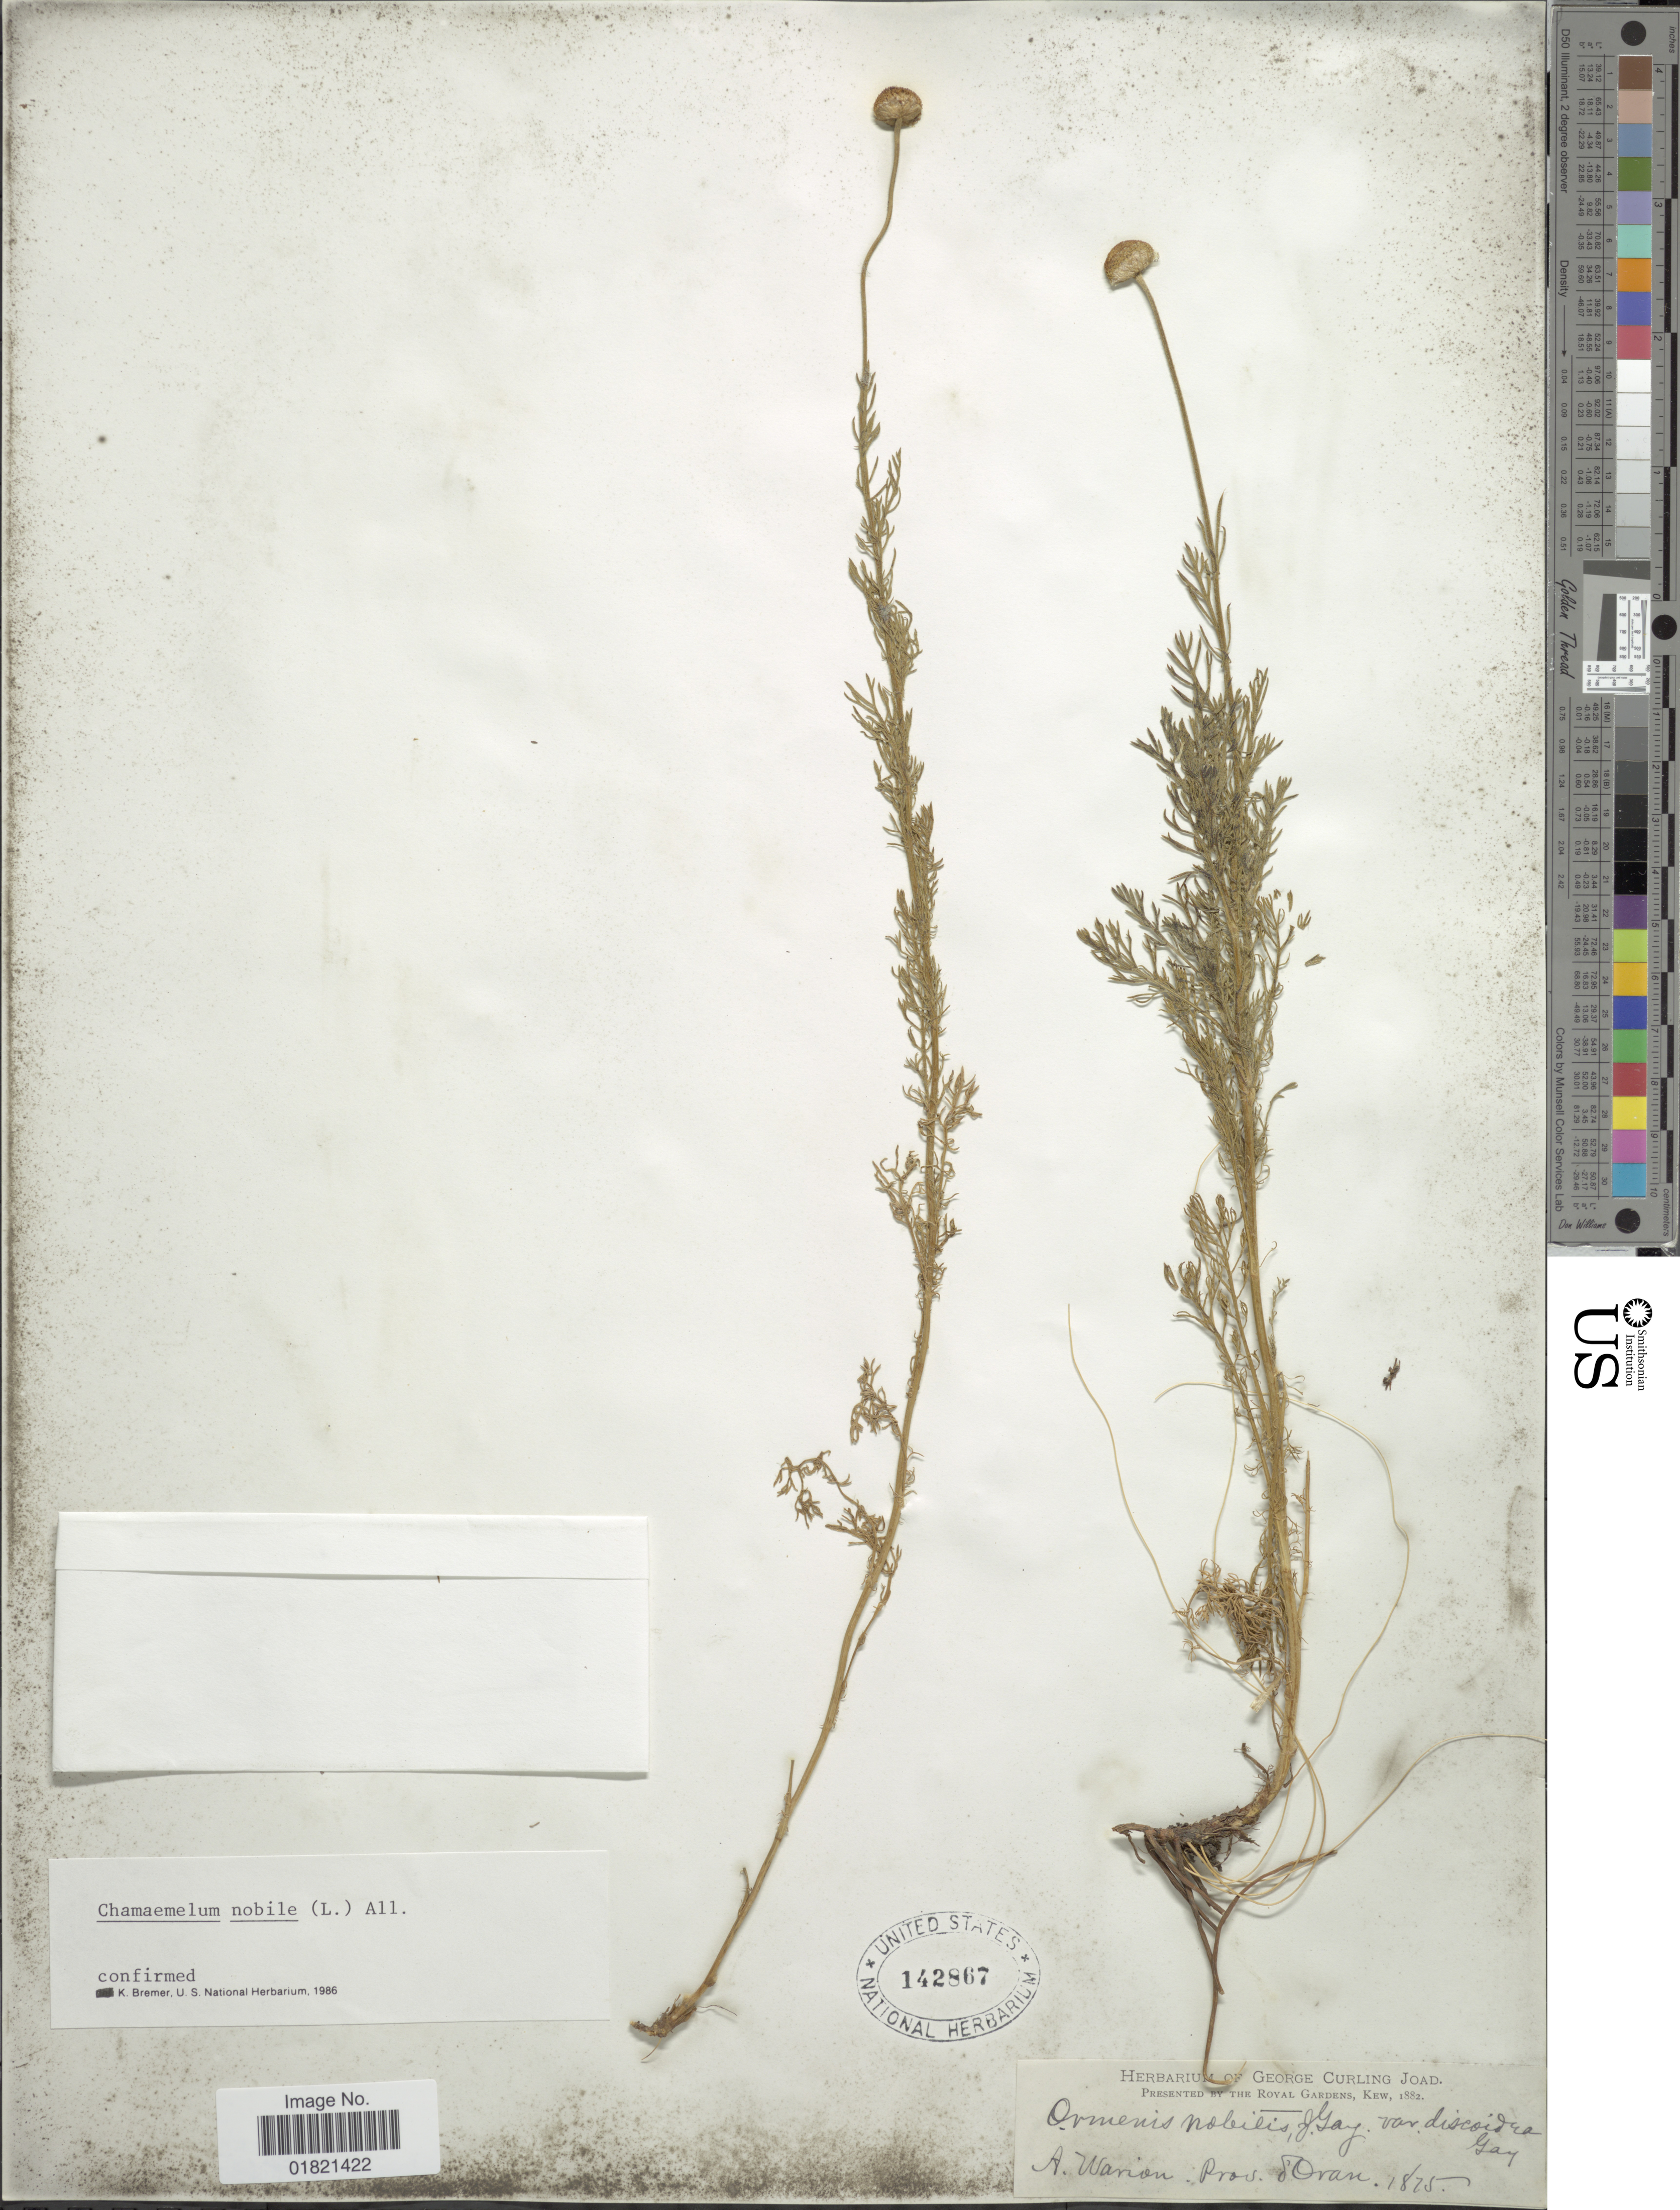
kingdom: Plantae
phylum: Tracheophyta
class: Magnoliopsida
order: Asterales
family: Asteraceae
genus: Chamaemelum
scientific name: Chamaemelum nobile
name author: (L.) All.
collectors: A. Warion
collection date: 1825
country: Algeria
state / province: Oran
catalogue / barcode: US 142867